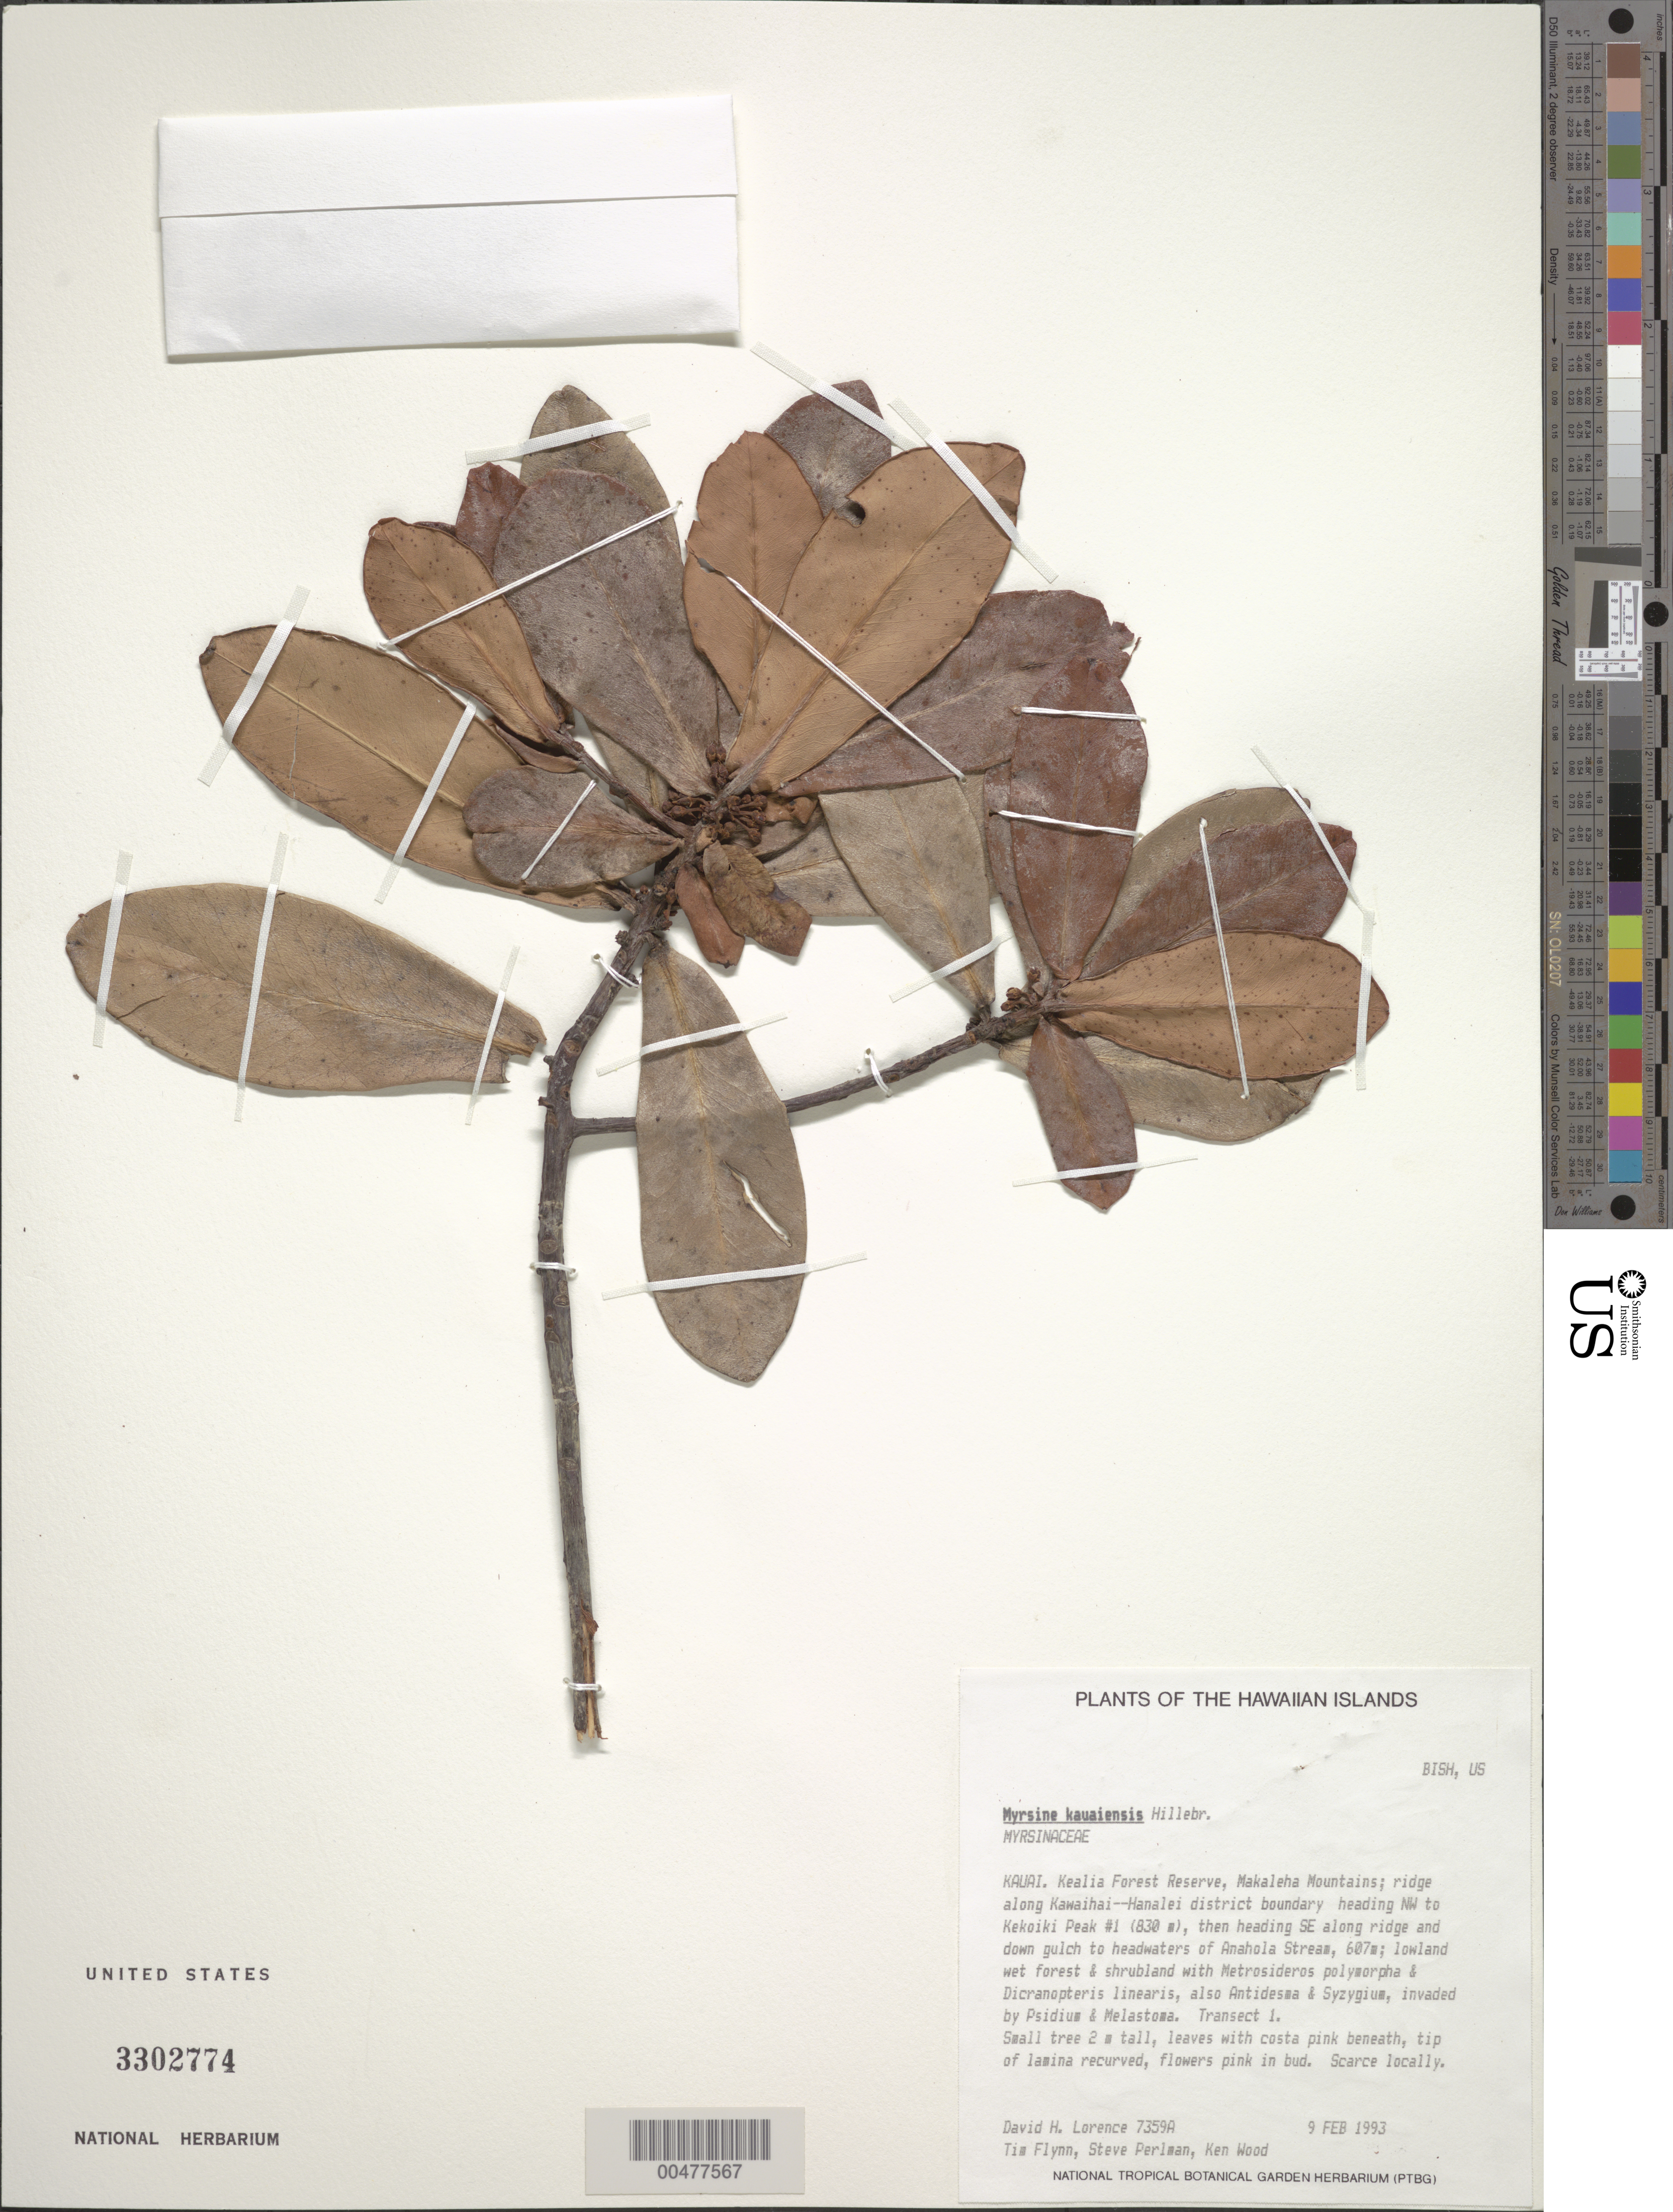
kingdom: Plantae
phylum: Tracheophyta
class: Magnoliopsida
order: Ericales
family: Primulaceae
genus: Myrsine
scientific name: Myrsine kauaiensis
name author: Hillebr.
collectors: D. Lorence, T. W. Flynn, S. P. Perlman & K. Wood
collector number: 7359a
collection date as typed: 9 Feb 1993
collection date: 1993-02-09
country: United States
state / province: Hawaii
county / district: Kauai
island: Kaua'i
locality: Kealia Forest Reserve, Makaleha Mts., ridge along Kawaihai-Hanalei dist bound. to NW to Kekoiki Peak #1, to head of Anahola Str.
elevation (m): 607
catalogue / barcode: US 3302774